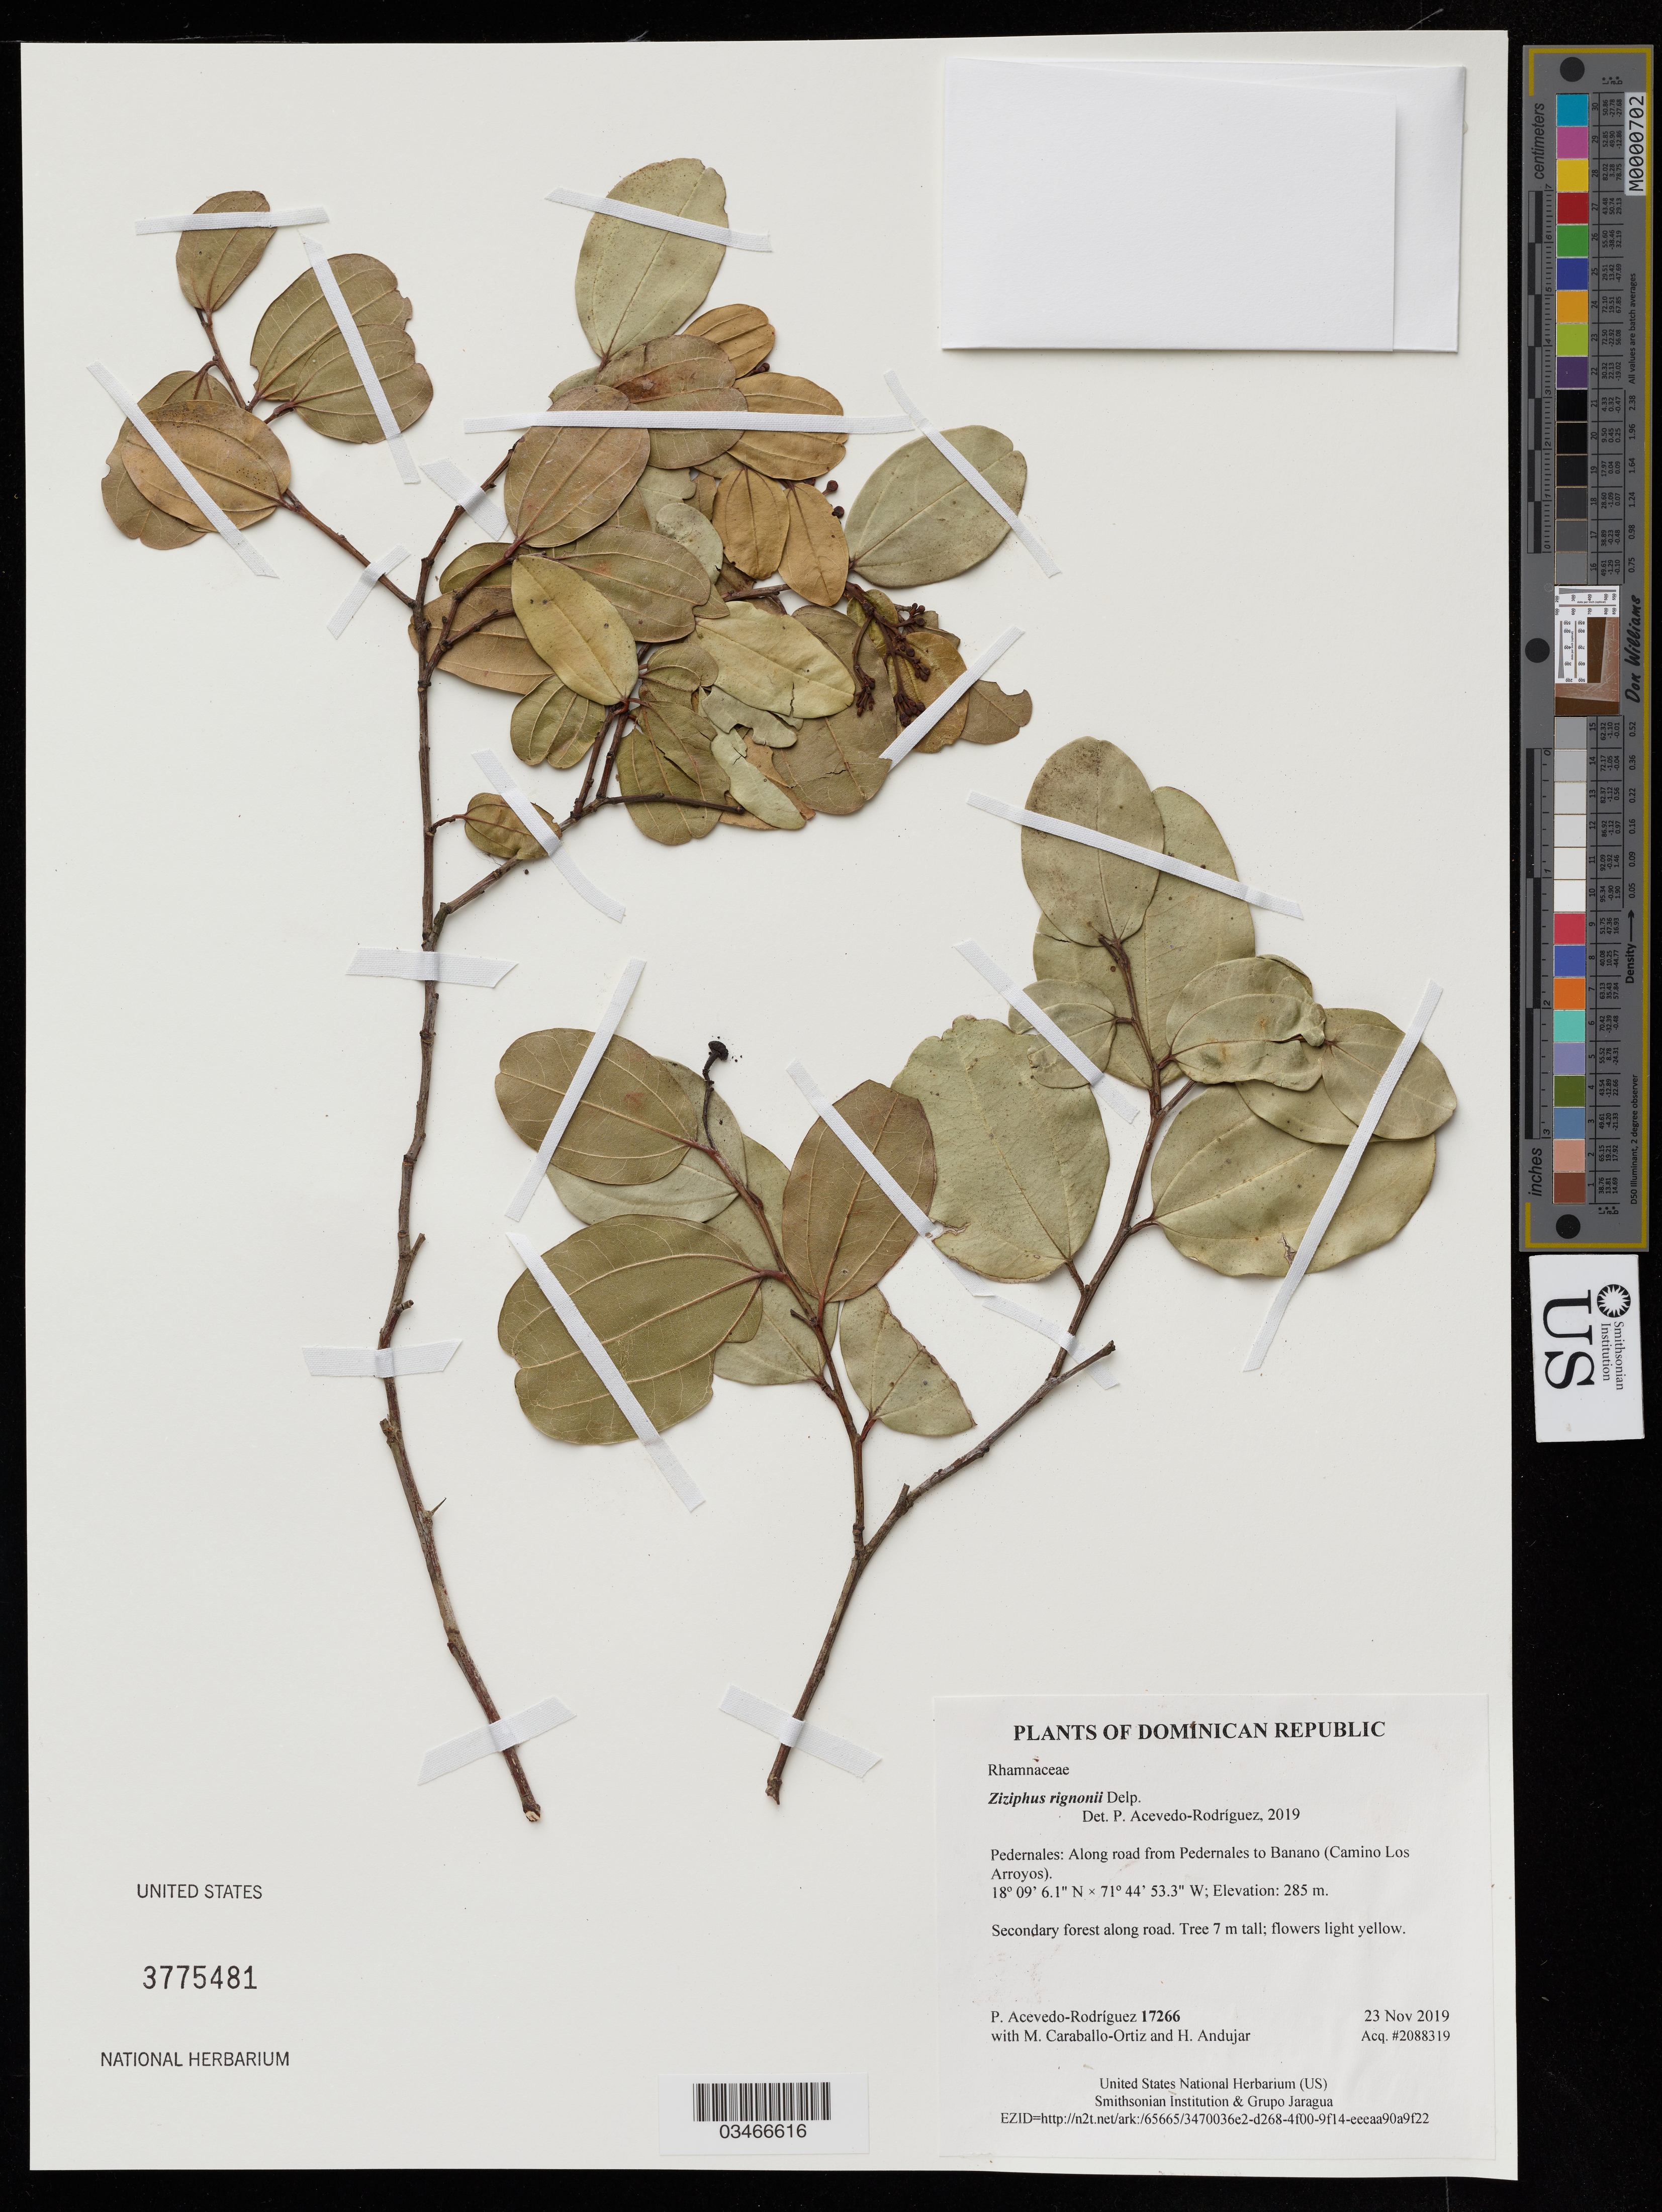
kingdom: Plantae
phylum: Tracheophyta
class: Magnoliopsida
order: Rosales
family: Rhamnaceae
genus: Ziziphus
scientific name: Ziziphus rignonii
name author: Delponte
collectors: P. Acevedo-Rodriguez, M. Caraballo-Ortiz & H. Andujar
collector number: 17266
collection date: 2019-11-23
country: Dominican Republic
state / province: Pedernales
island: Hispaniola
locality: Along road from Pedernales to Banano (Camino Los Arroyos), disturbed roadside vegetation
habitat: Secondary forest along road.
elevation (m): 285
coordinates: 18.15170 N, 71.74813 W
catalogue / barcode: US 3775481